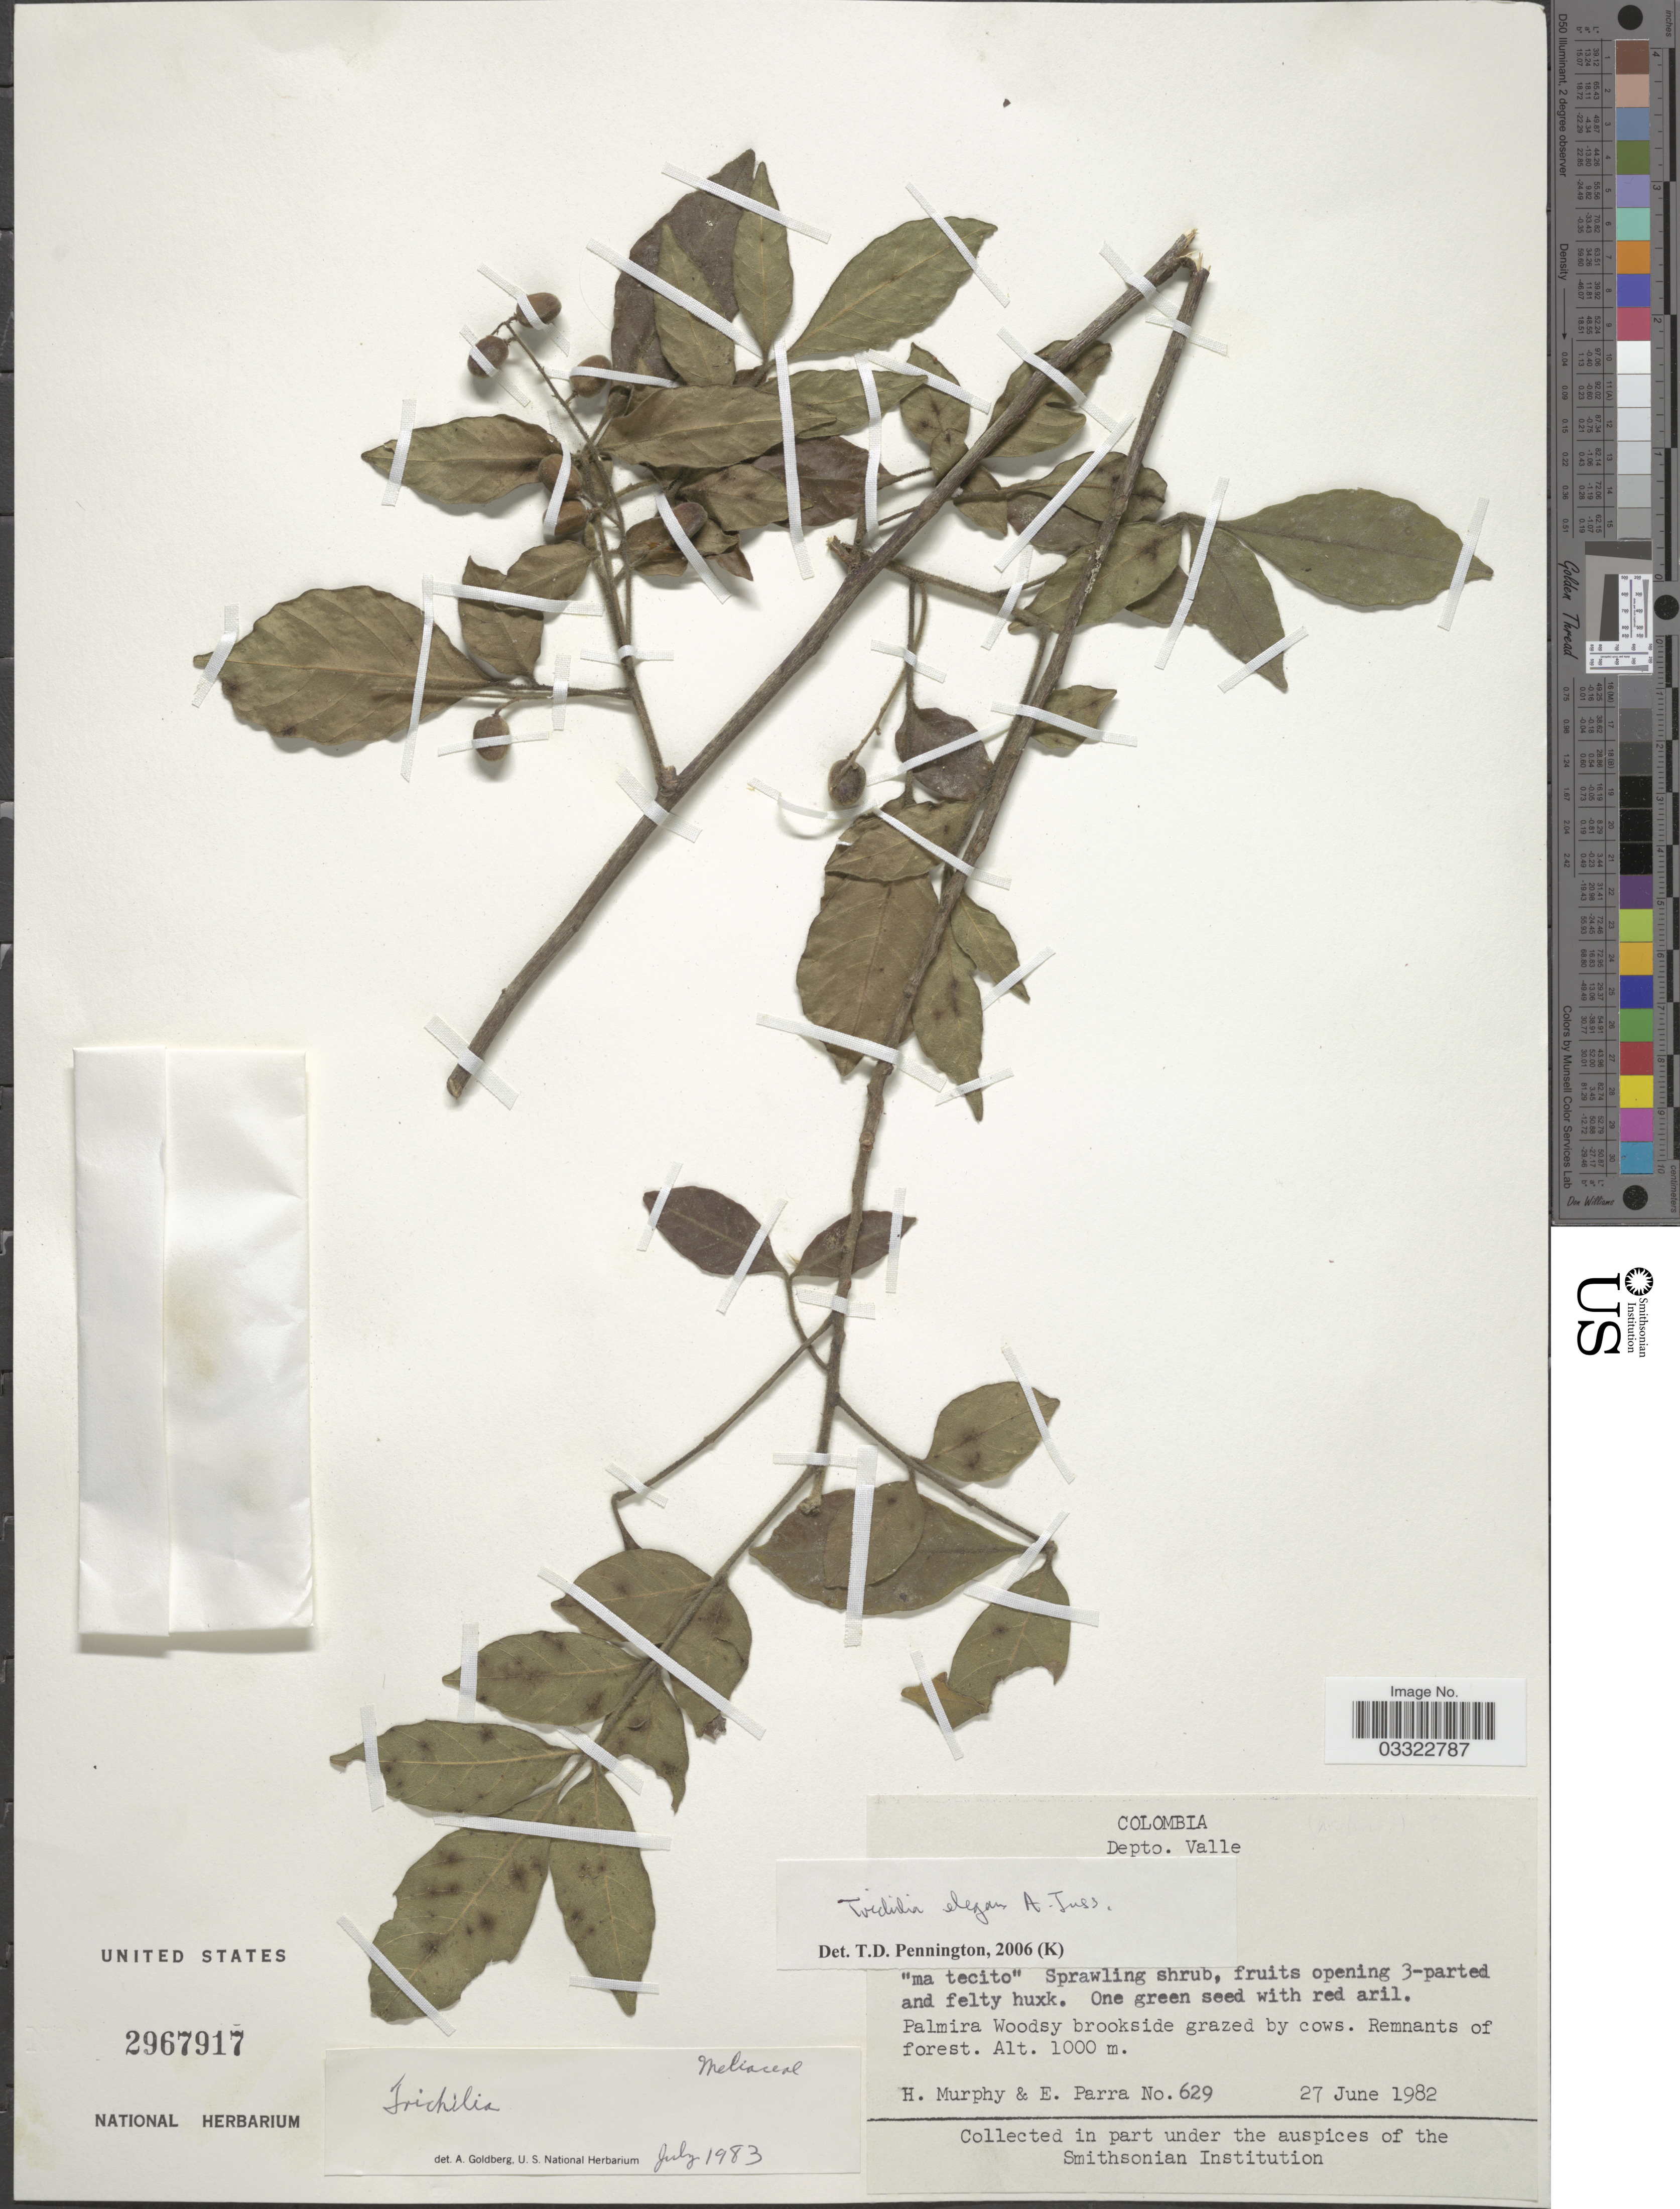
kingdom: Plantae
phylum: Tracheophyta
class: Magnoliopsida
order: Sapindales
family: Meliaceae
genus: Trichilia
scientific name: Trichilia elegans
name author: A. Juss.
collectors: H. Murphy & E. Parra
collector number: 629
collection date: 1982-06-27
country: Colombia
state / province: Valle del Cauca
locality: Depto. Valle. Palmira Woodsy brookside grazed by cows.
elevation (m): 1000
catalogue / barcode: US 2967917